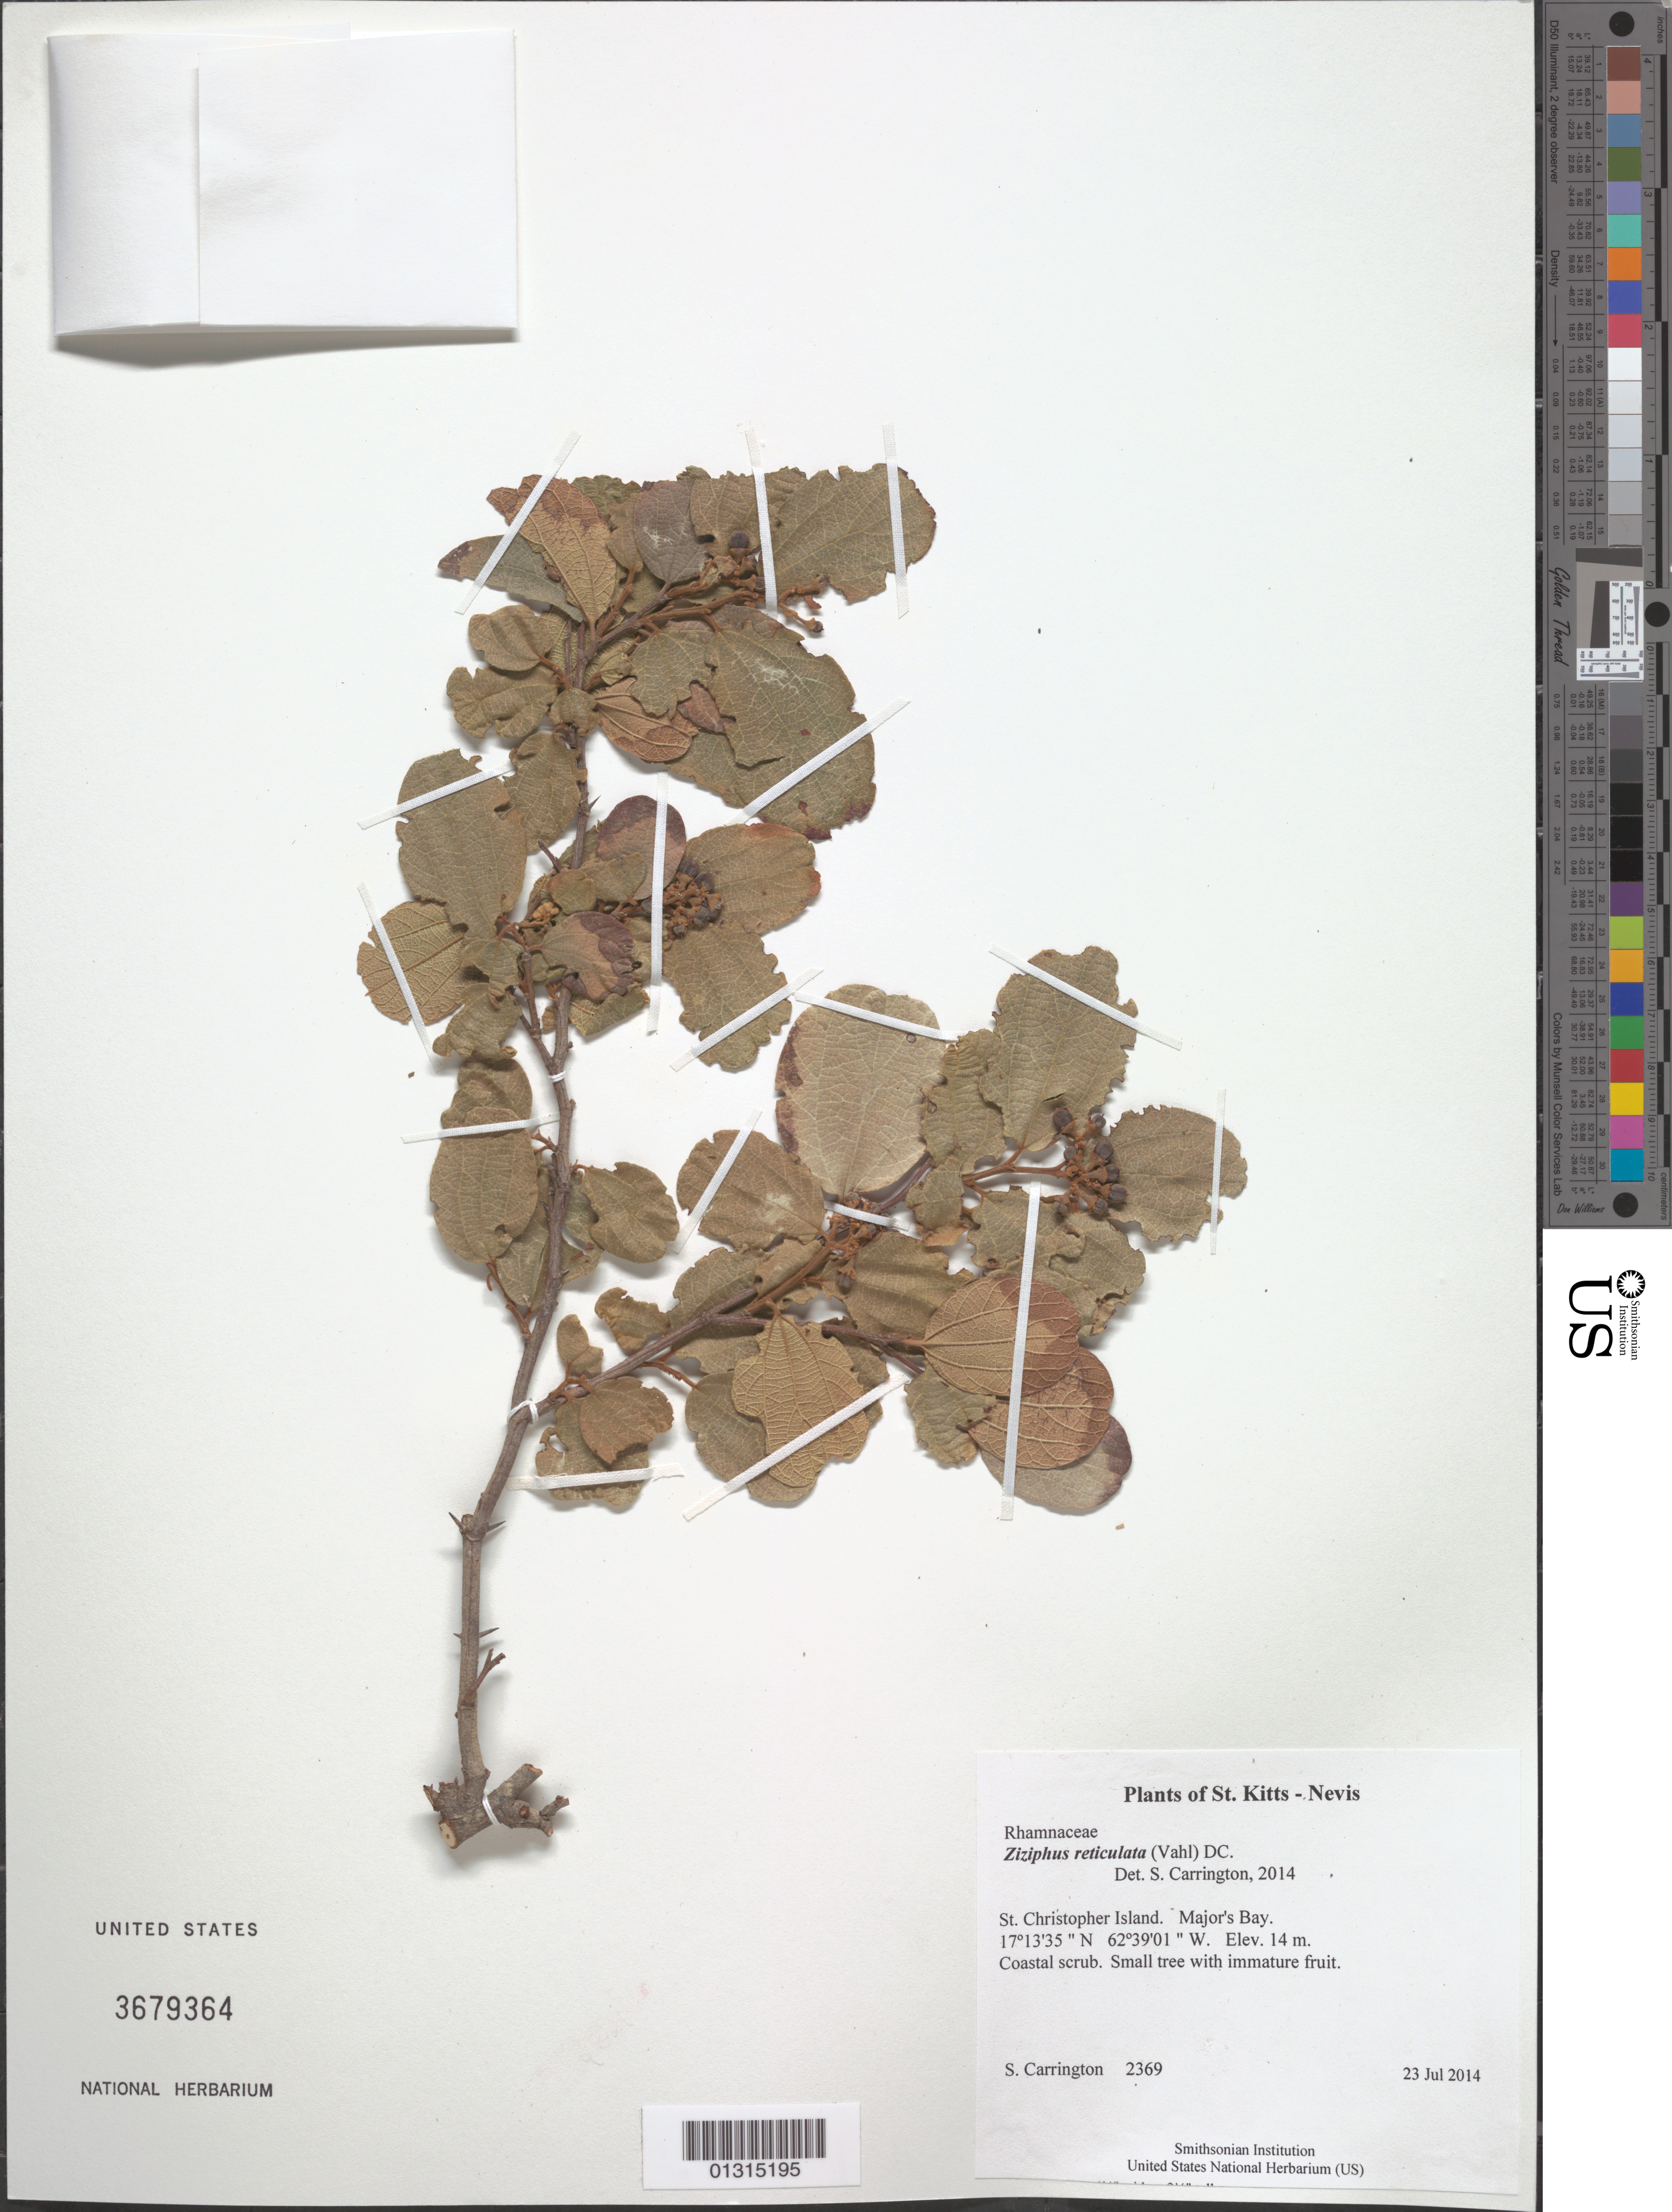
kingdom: Plantae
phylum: Tracheophyta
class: Magnoliopsida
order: Rosales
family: Rhamnaceae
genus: Sarcomphalus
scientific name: Sarcomphalus reticulatus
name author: (Vahl) Urb.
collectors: C. M. S. Carrington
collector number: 2369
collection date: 2014-07-23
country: St. Christopher-Nevis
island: St. Christopher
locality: Major's Bay.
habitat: Coastal scrub.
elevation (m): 14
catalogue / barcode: US 3679364